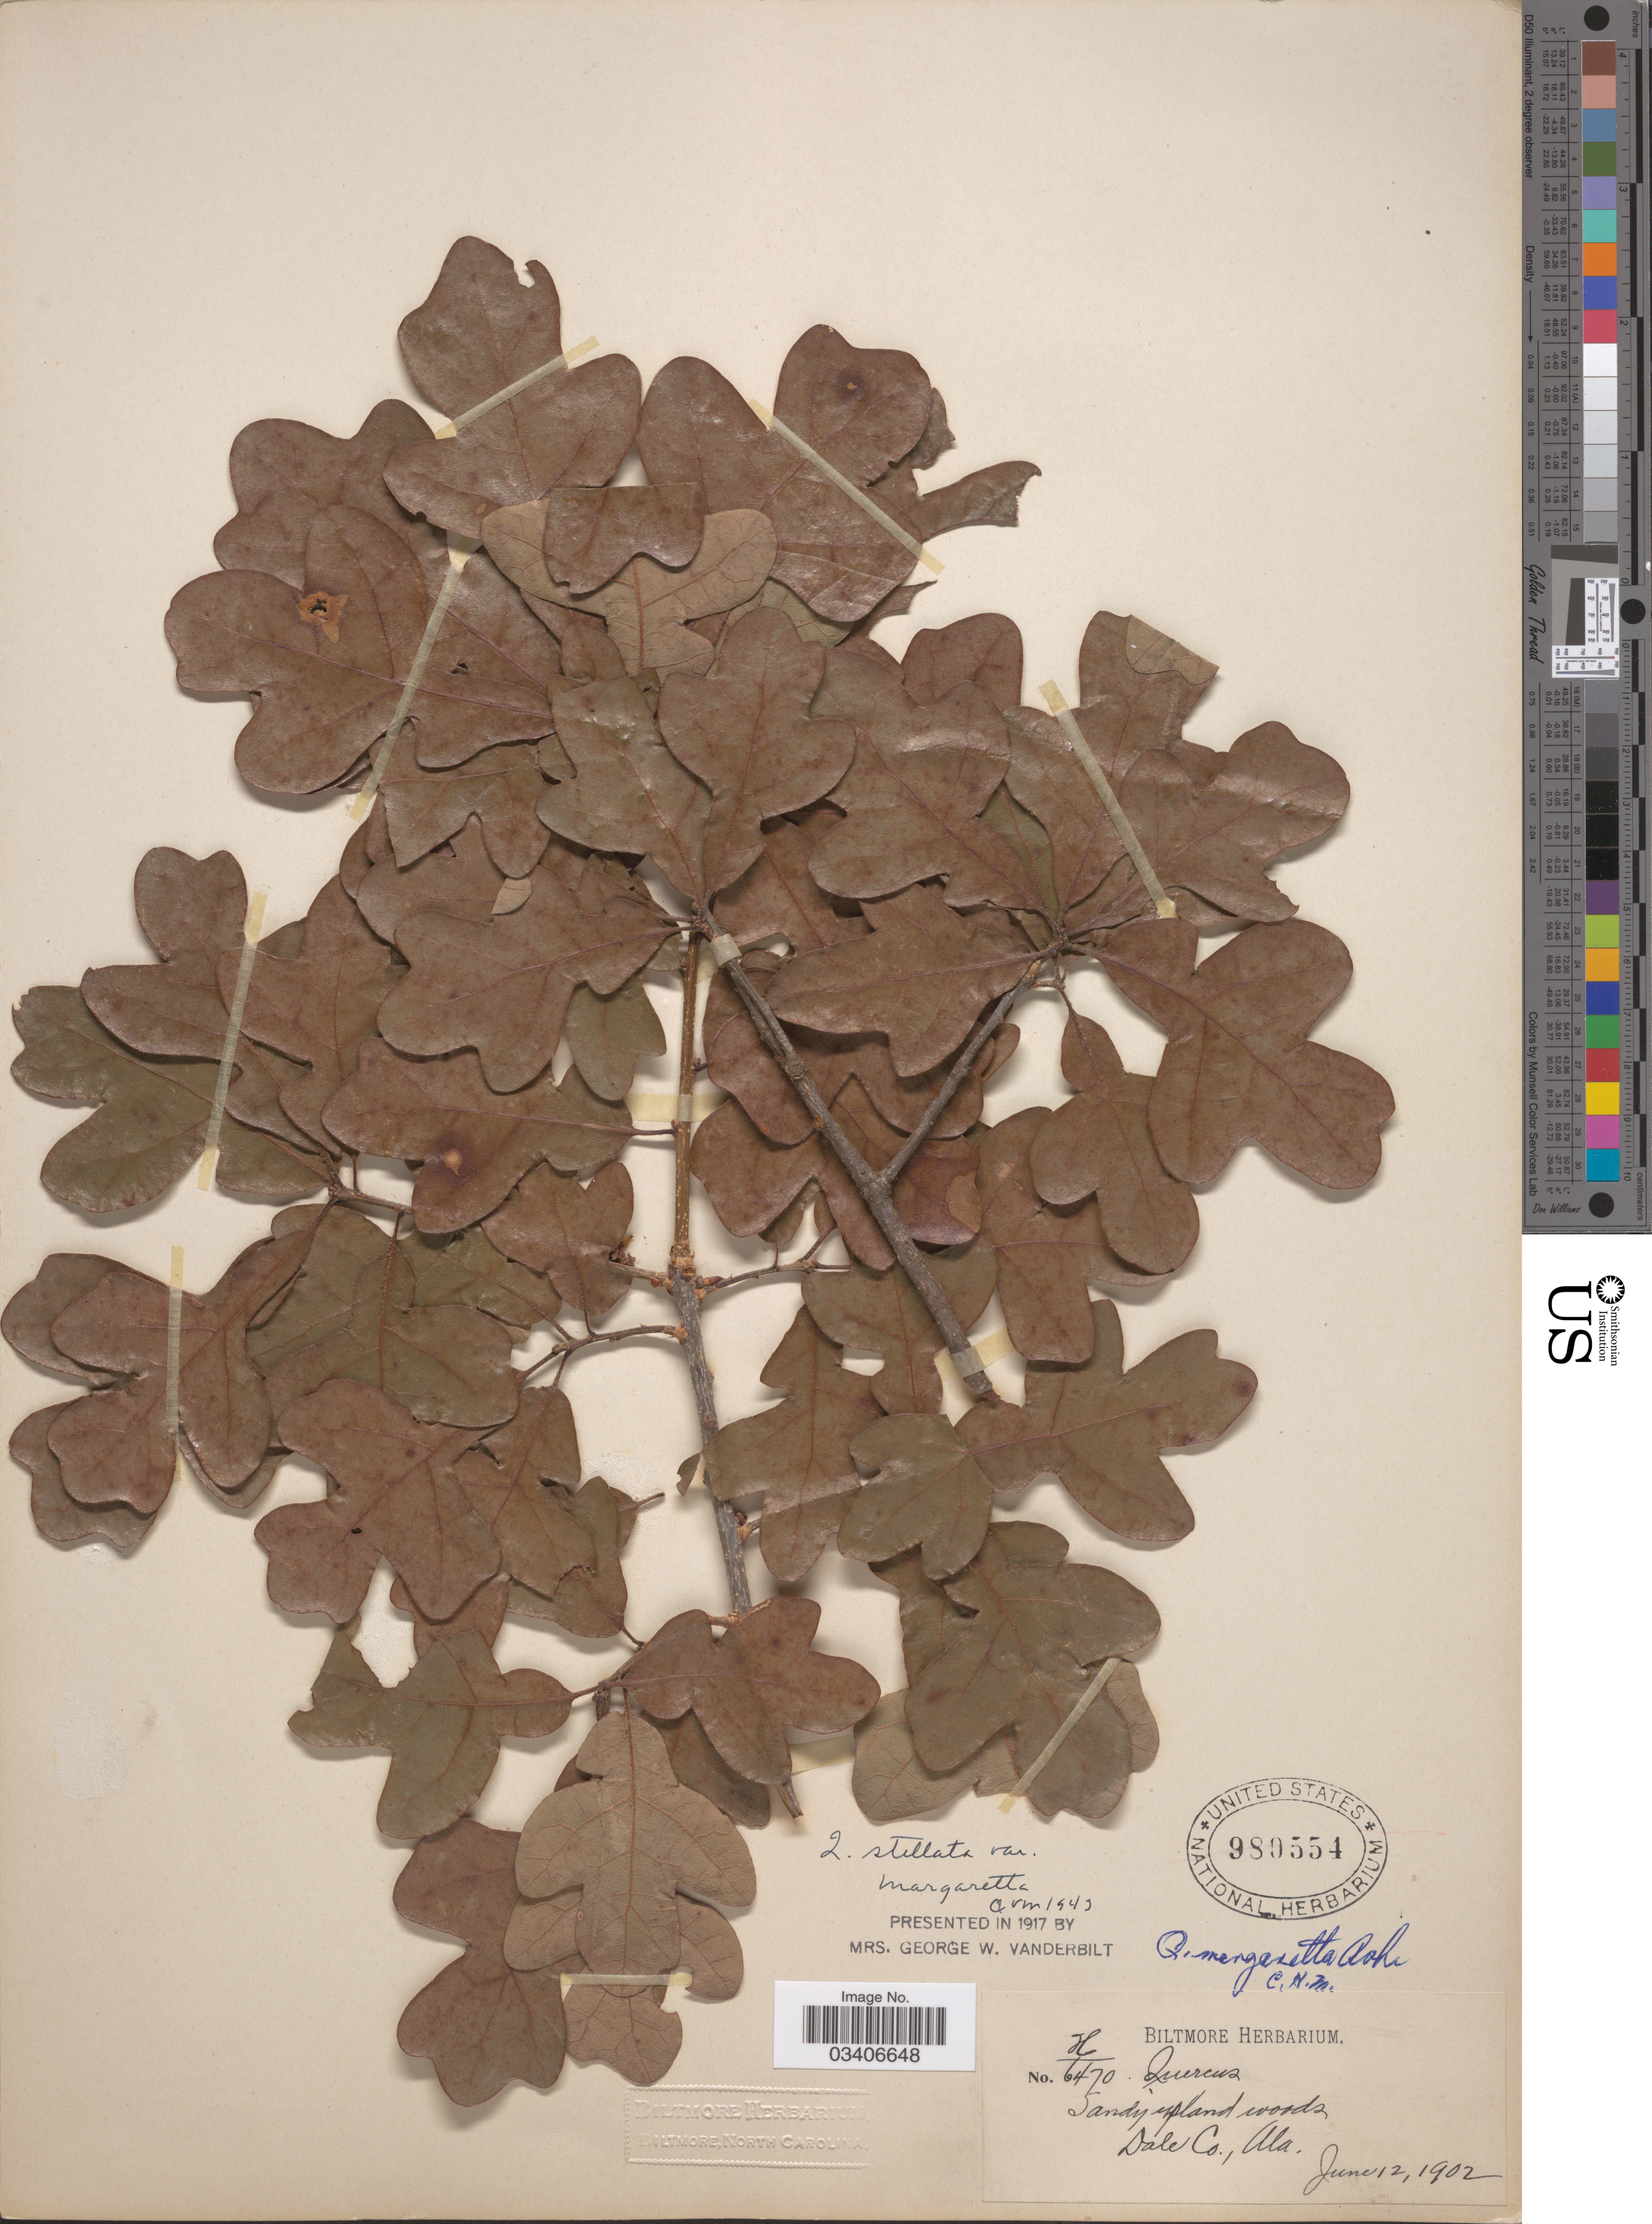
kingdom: Plantae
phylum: Tracheophyta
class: Magnoliopsida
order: Fagales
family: Fagaceae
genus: Quercus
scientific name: Quercus margarettae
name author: Ashe ex Small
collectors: ex herb. Biltmore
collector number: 6470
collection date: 1902-06-12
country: United States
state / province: Alabama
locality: Sandy upland woods, Dale Co.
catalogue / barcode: US 980554